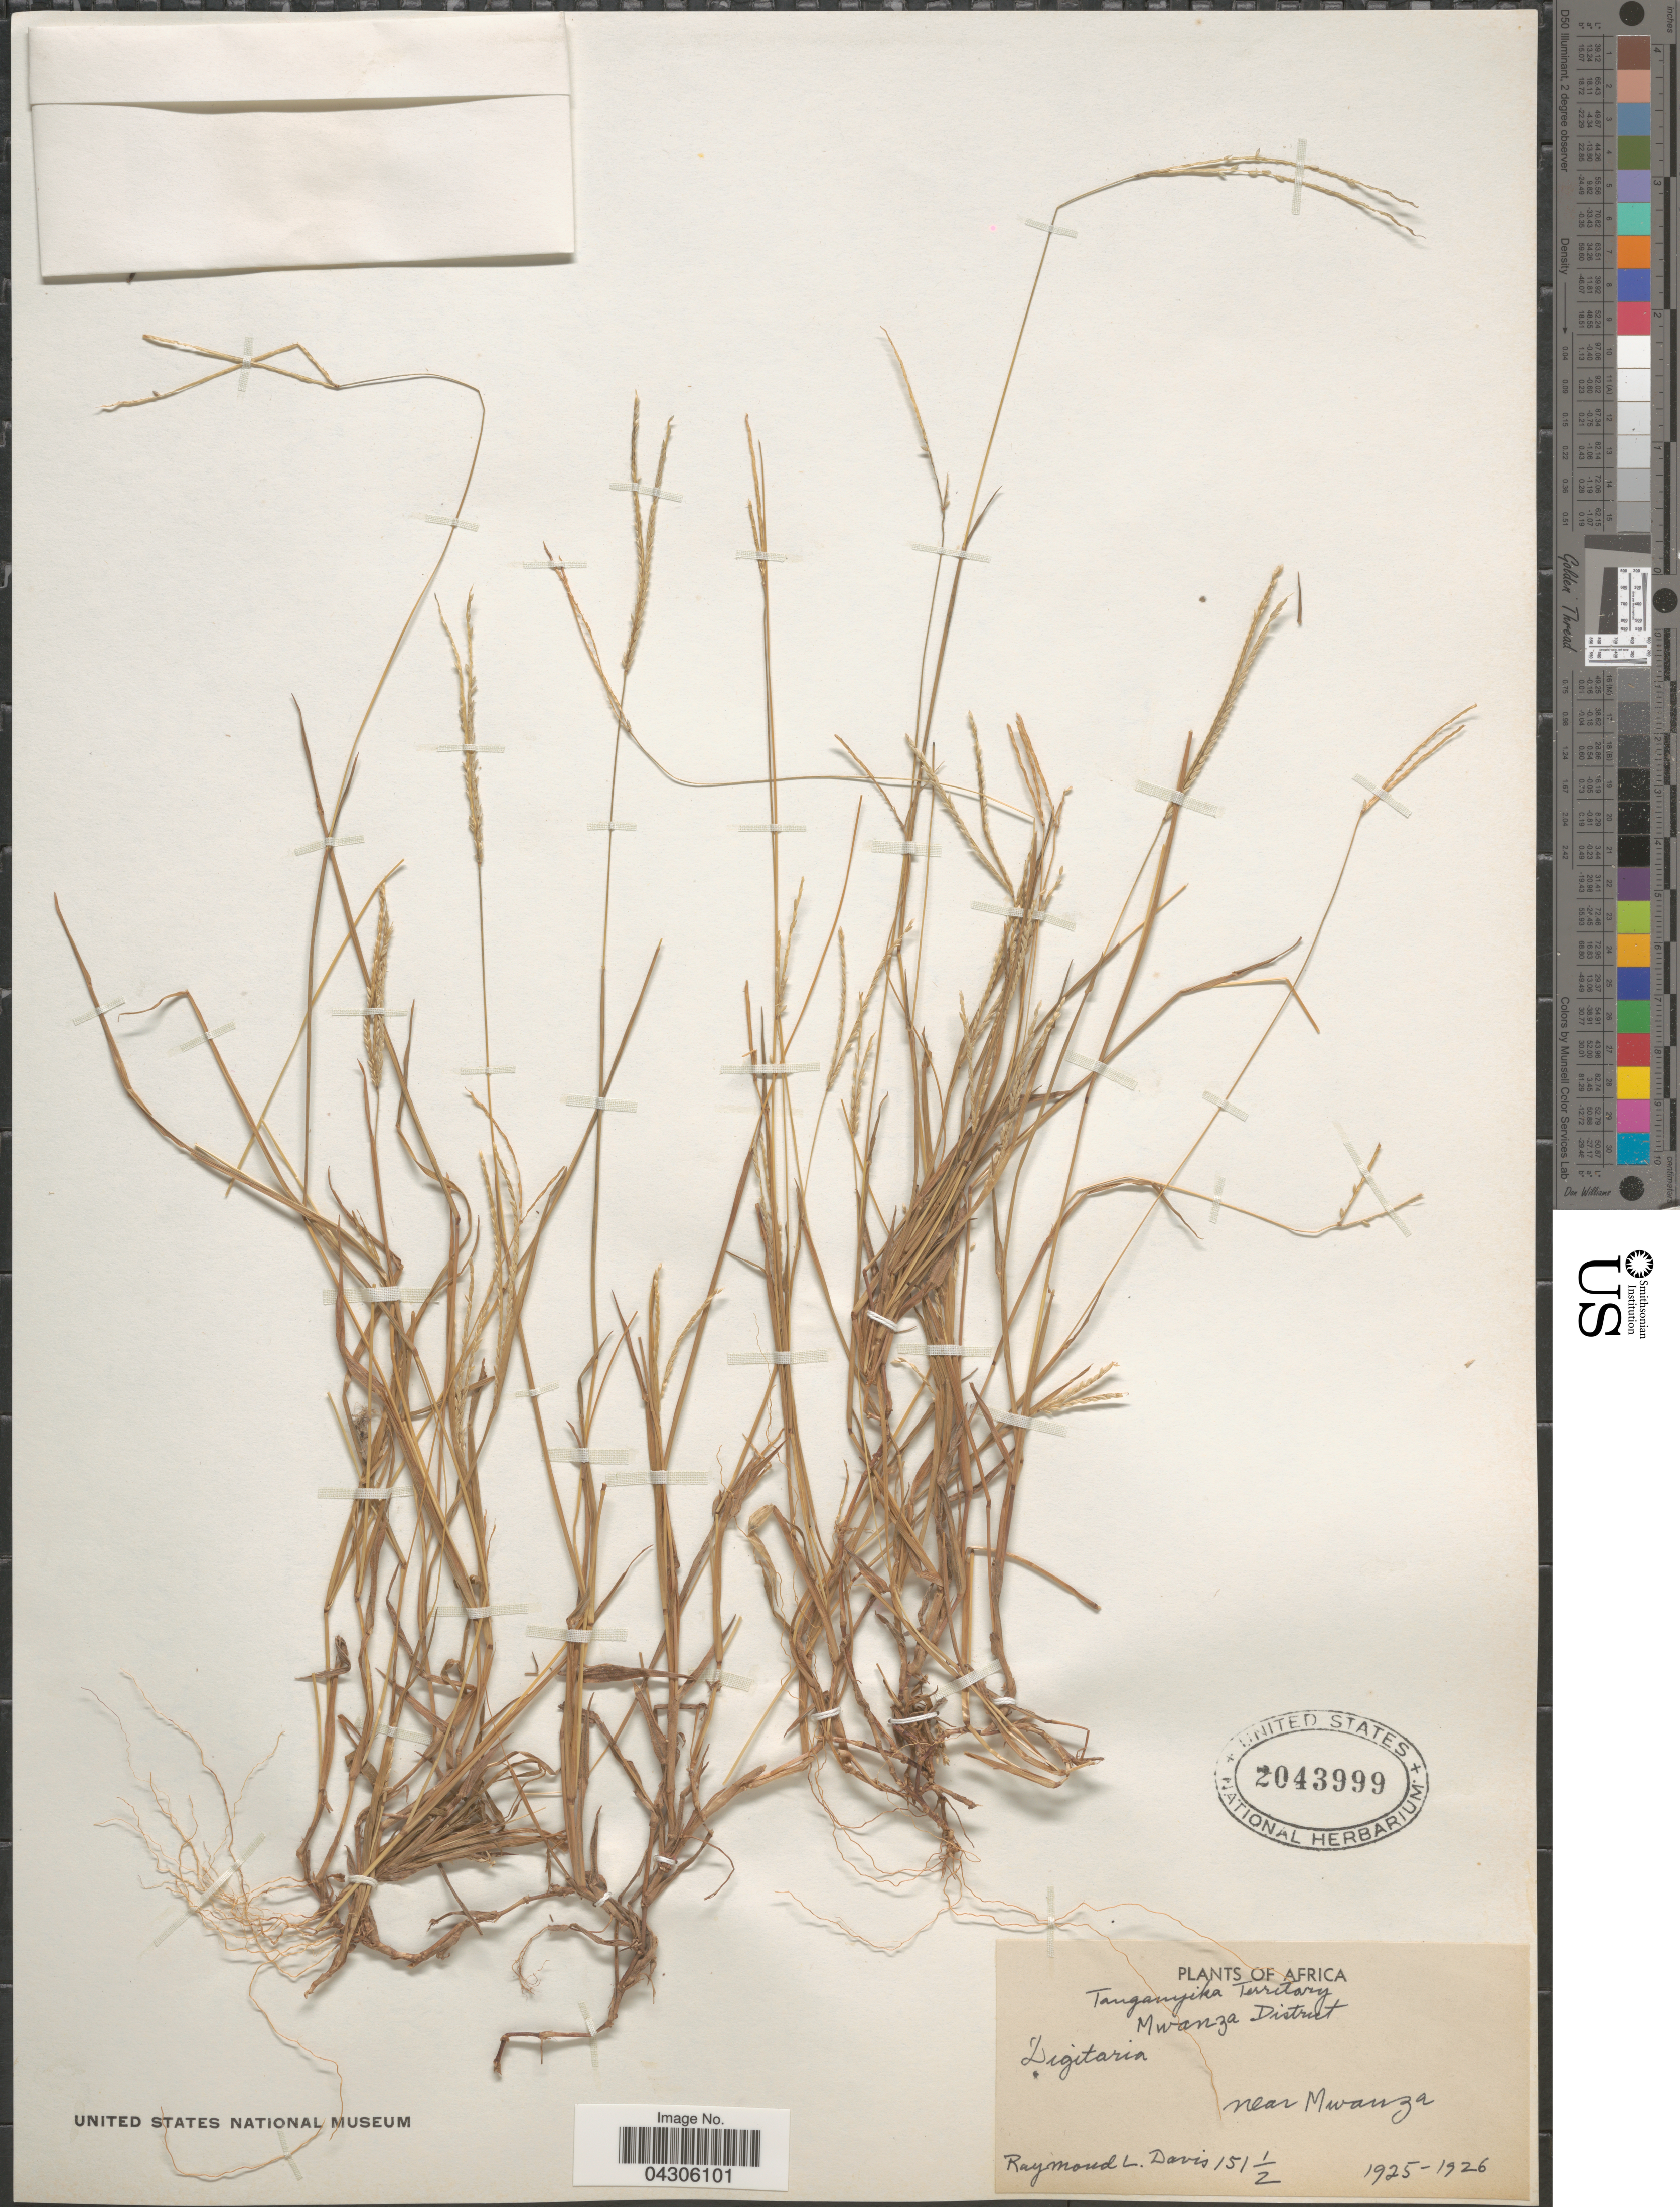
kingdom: Plantae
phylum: Tracheophyta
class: Liliopsida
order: Poales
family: Poaceae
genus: Digitaria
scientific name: Digitaria sp.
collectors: R. Davis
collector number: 151½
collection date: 1925/1926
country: Tanzania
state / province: Mwanza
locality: Tanganyika Territory. Mwanza District. Near Mwanza.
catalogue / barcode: US 2043999